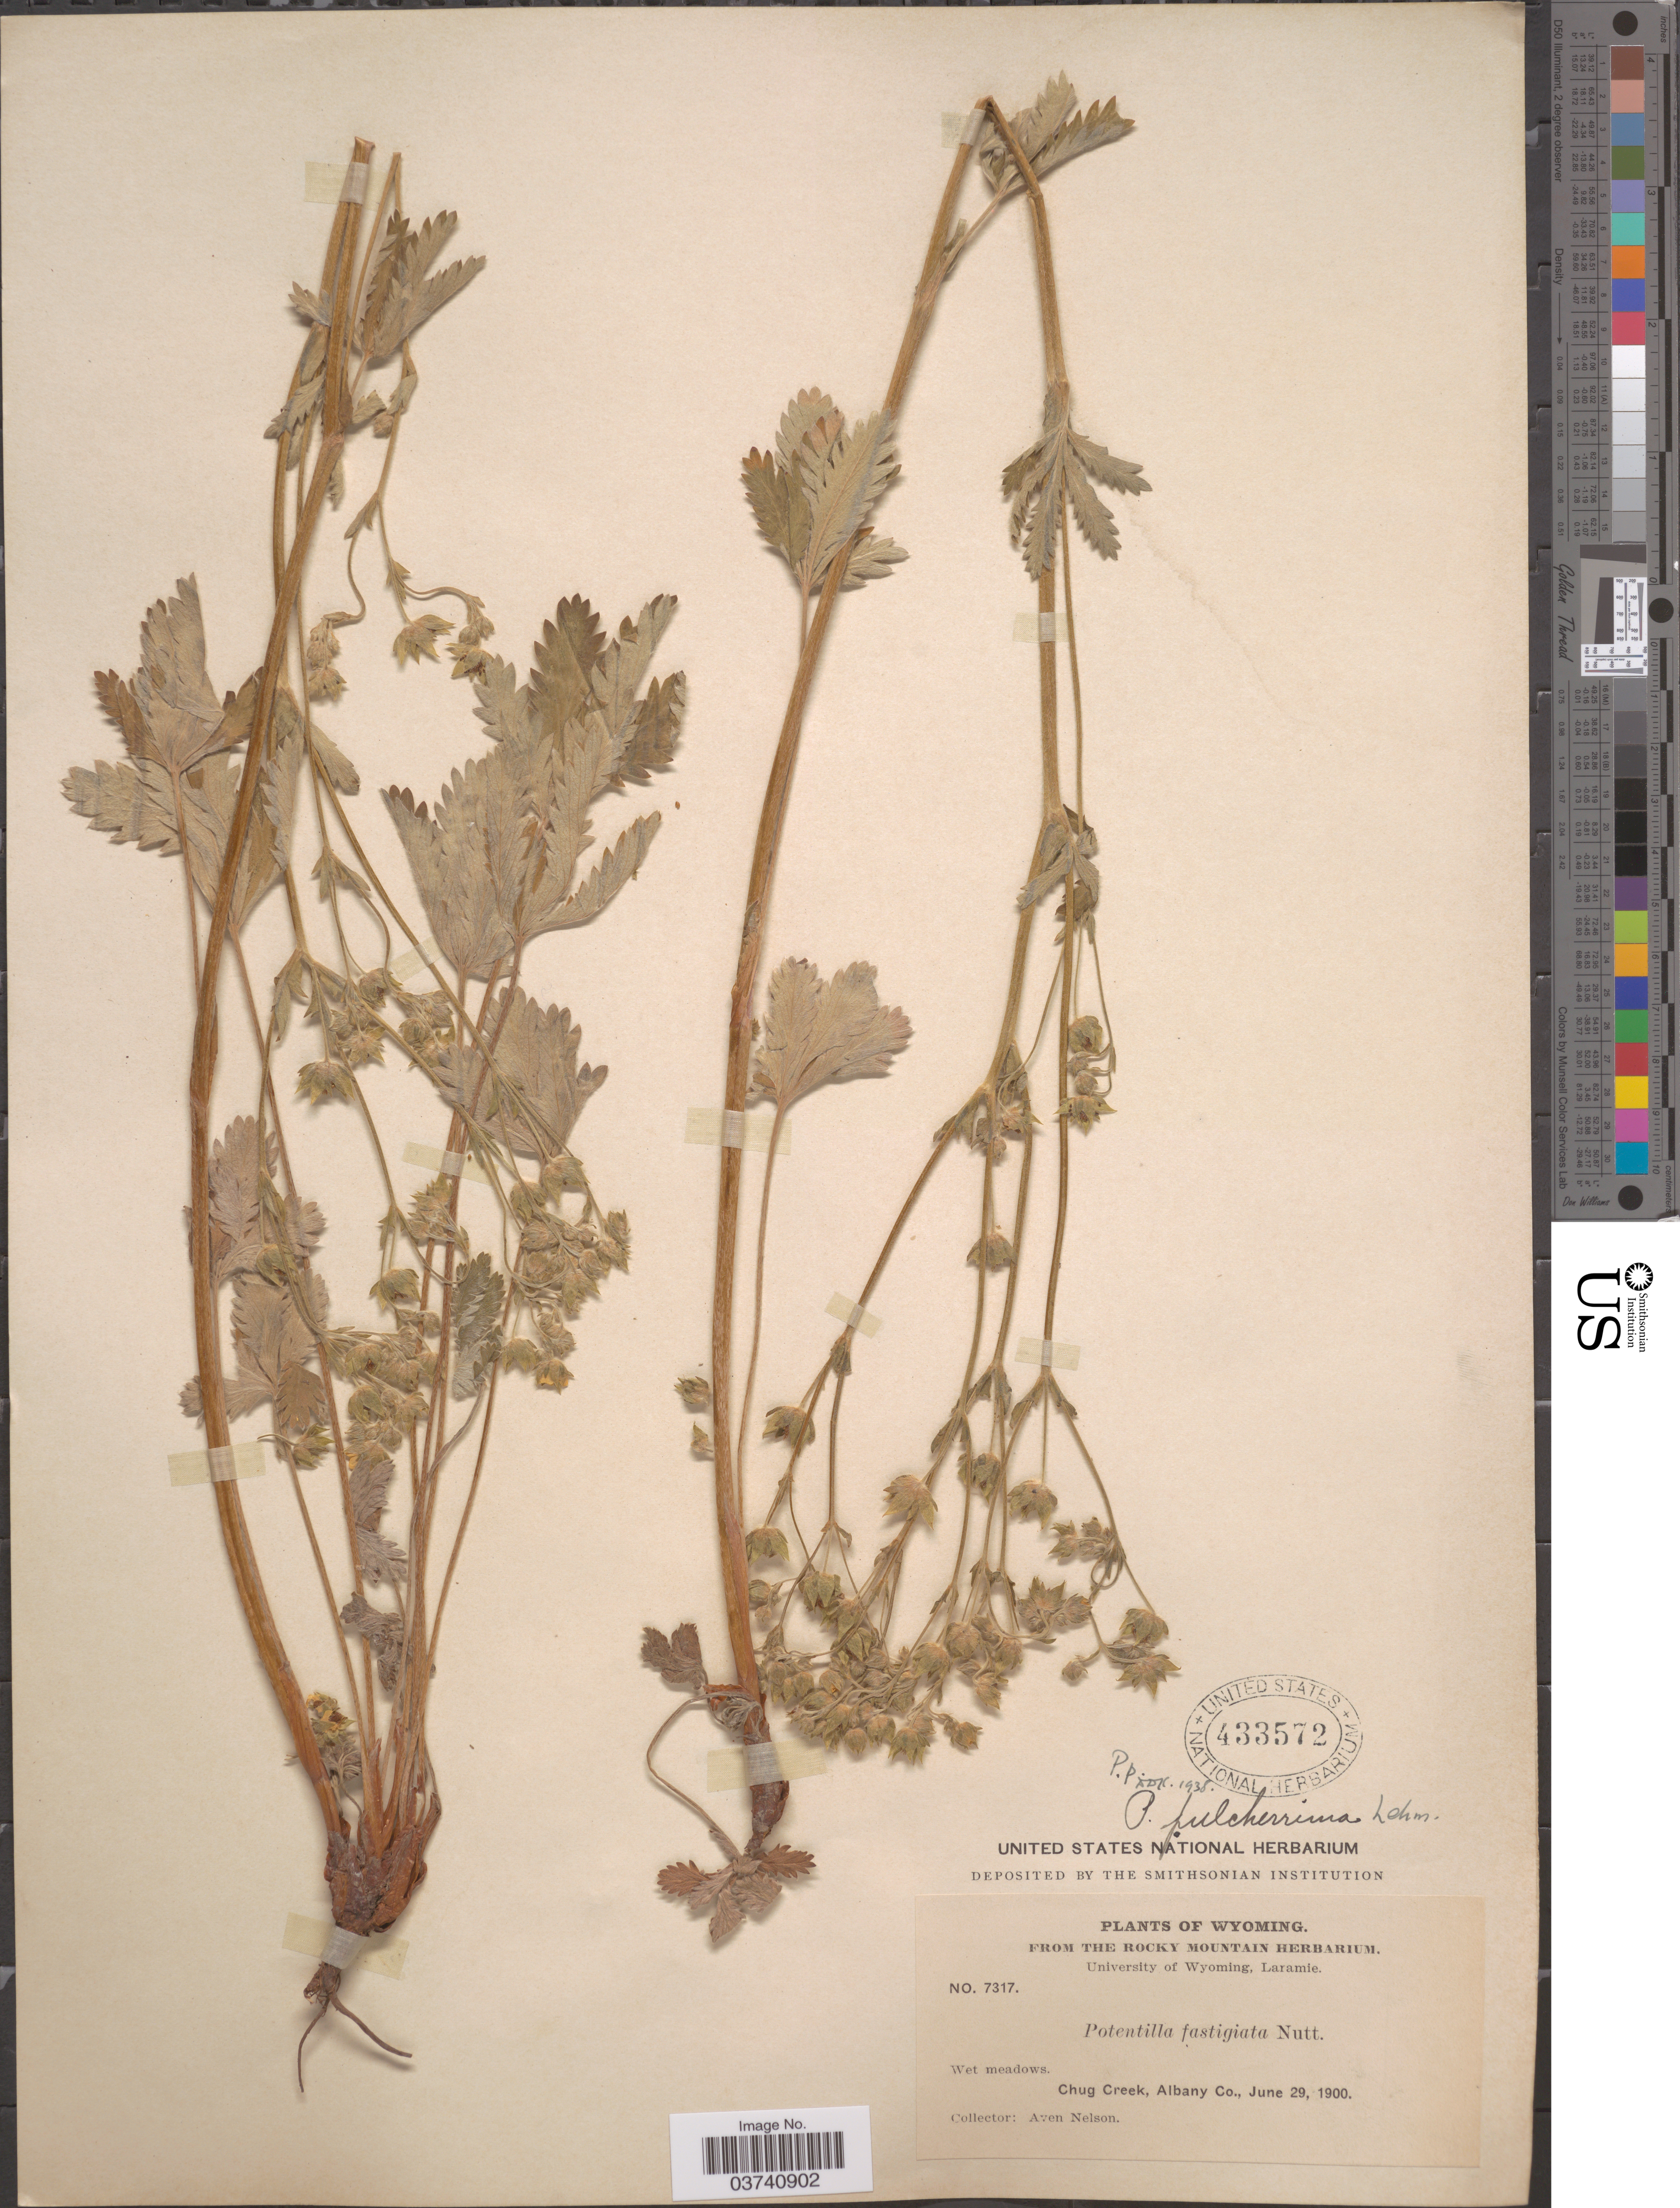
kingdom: Plantae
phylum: Tracheophyta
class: Magnoliopsida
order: Rosales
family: Rosaceae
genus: Potentilla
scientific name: Potentilla pulcherrima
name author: Lehm.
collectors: A. Nelson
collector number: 7317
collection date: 1900-06-29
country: United States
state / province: Wyoming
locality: Chug Creek, Albany Co.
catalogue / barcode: US 433572